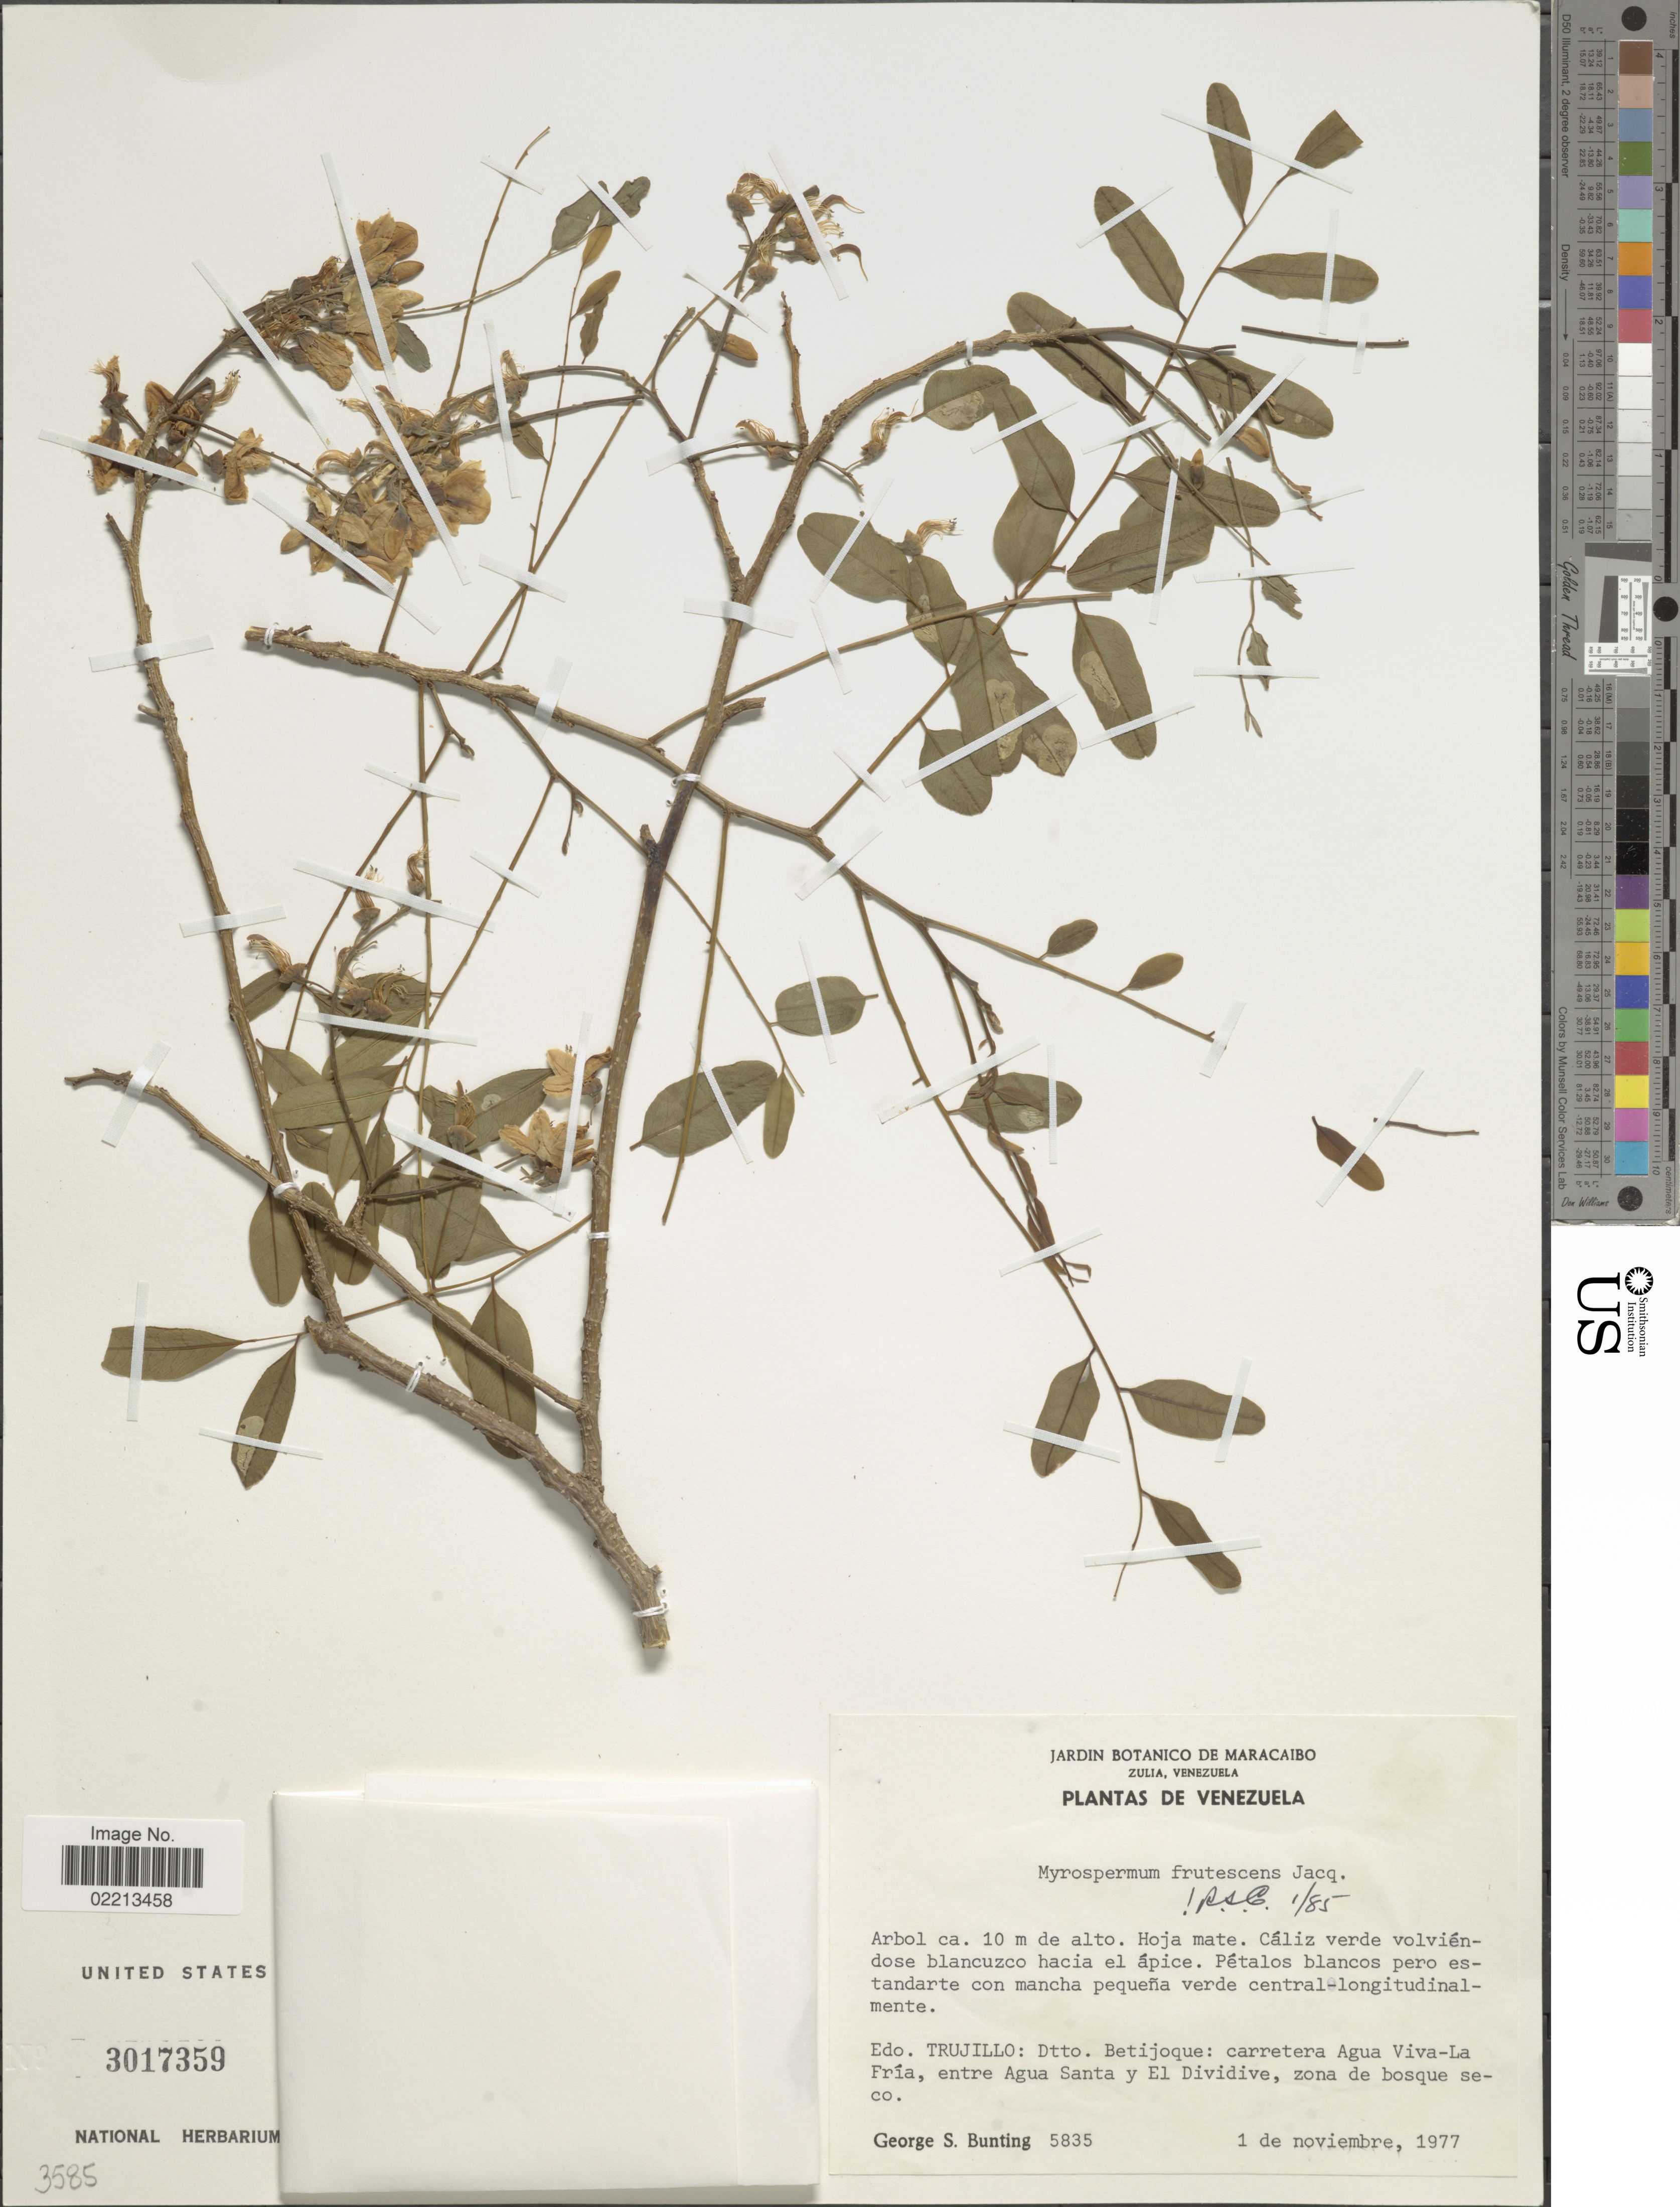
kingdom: Plantae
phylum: Tracheophyta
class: Magnoliopsida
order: Fabales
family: Fabaceae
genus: Myrospermum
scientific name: Myrospermum frutescens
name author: Jacq.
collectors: G. S. Bunting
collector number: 5835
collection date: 1977-11-01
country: Venezuela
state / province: Trujillo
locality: Dtto. Betijoque: carretera Agua Viva-La Fria, entre Agua Santa y El Divide, zona de bosque seco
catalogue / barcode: US 3017359